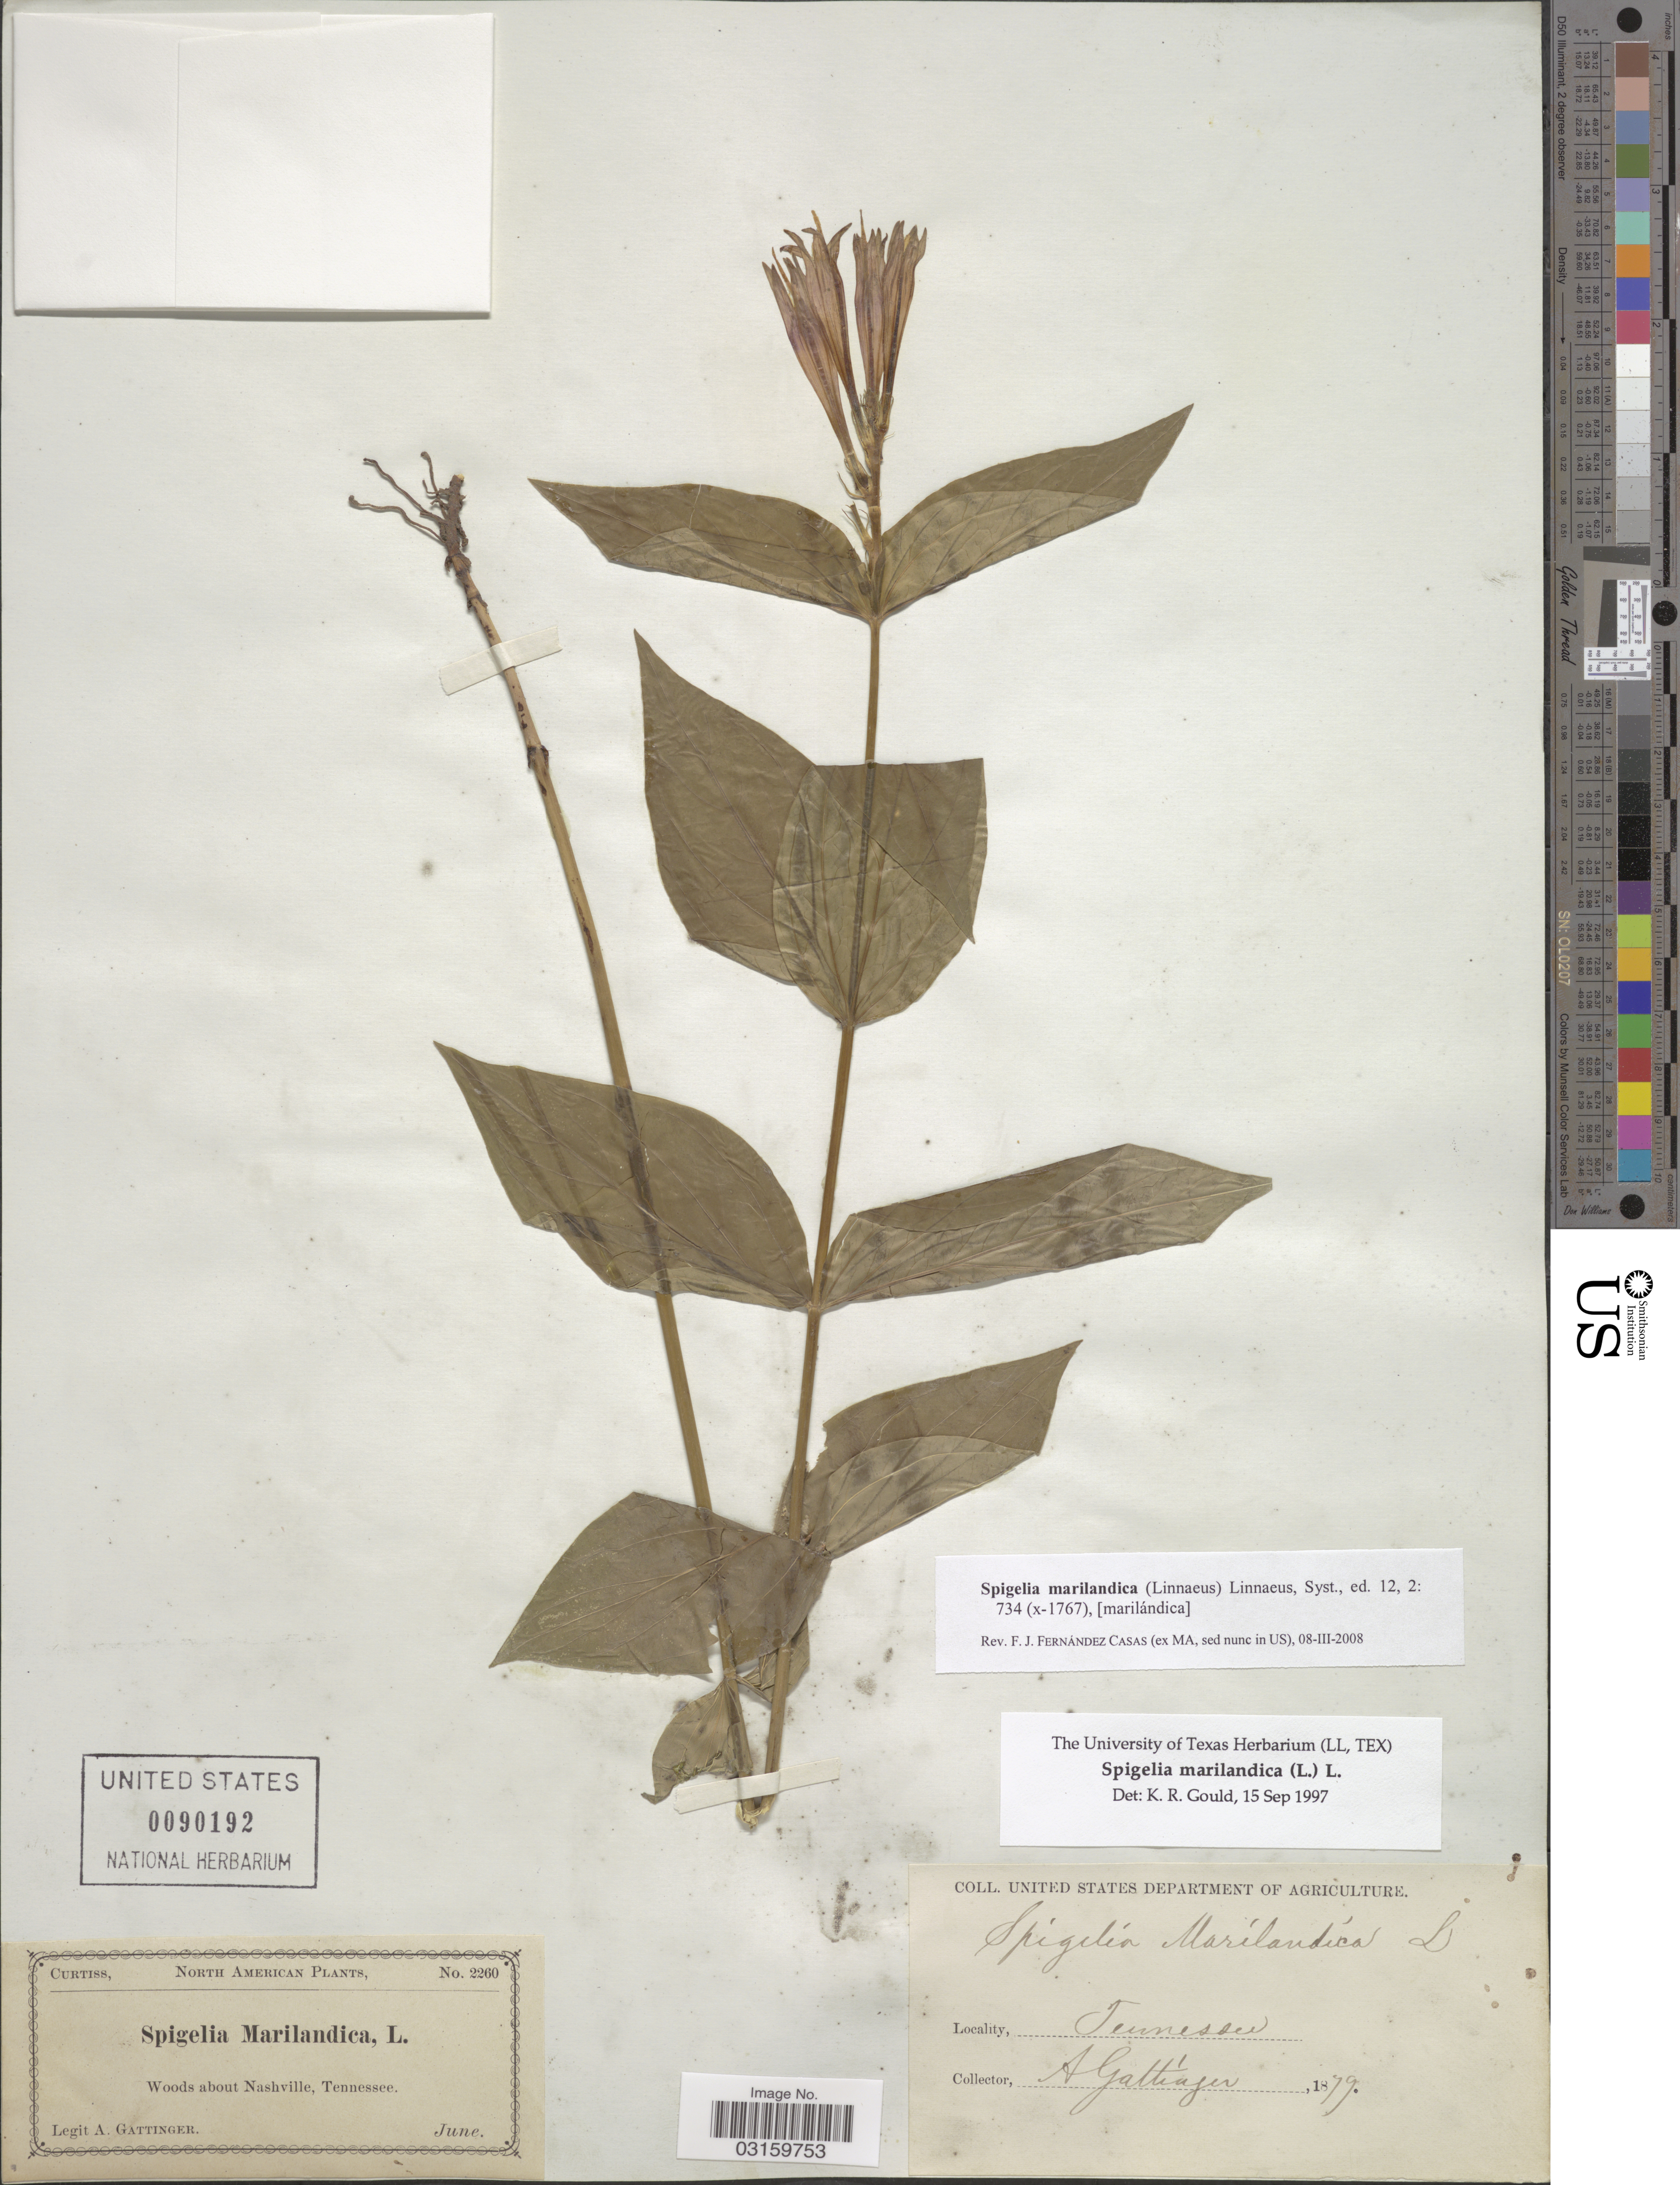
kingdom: Plantae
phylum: Tracheophyta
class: Magnoliopsida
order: Gentianales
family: Loganiaceae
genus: Spigelia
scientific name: Spigelia marilandica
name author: (L.) L.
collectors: A. Gattinger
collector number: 2260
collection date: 1879-06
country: United States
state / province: Tennessee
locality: Woods about Nashville.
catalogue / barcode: US 90192